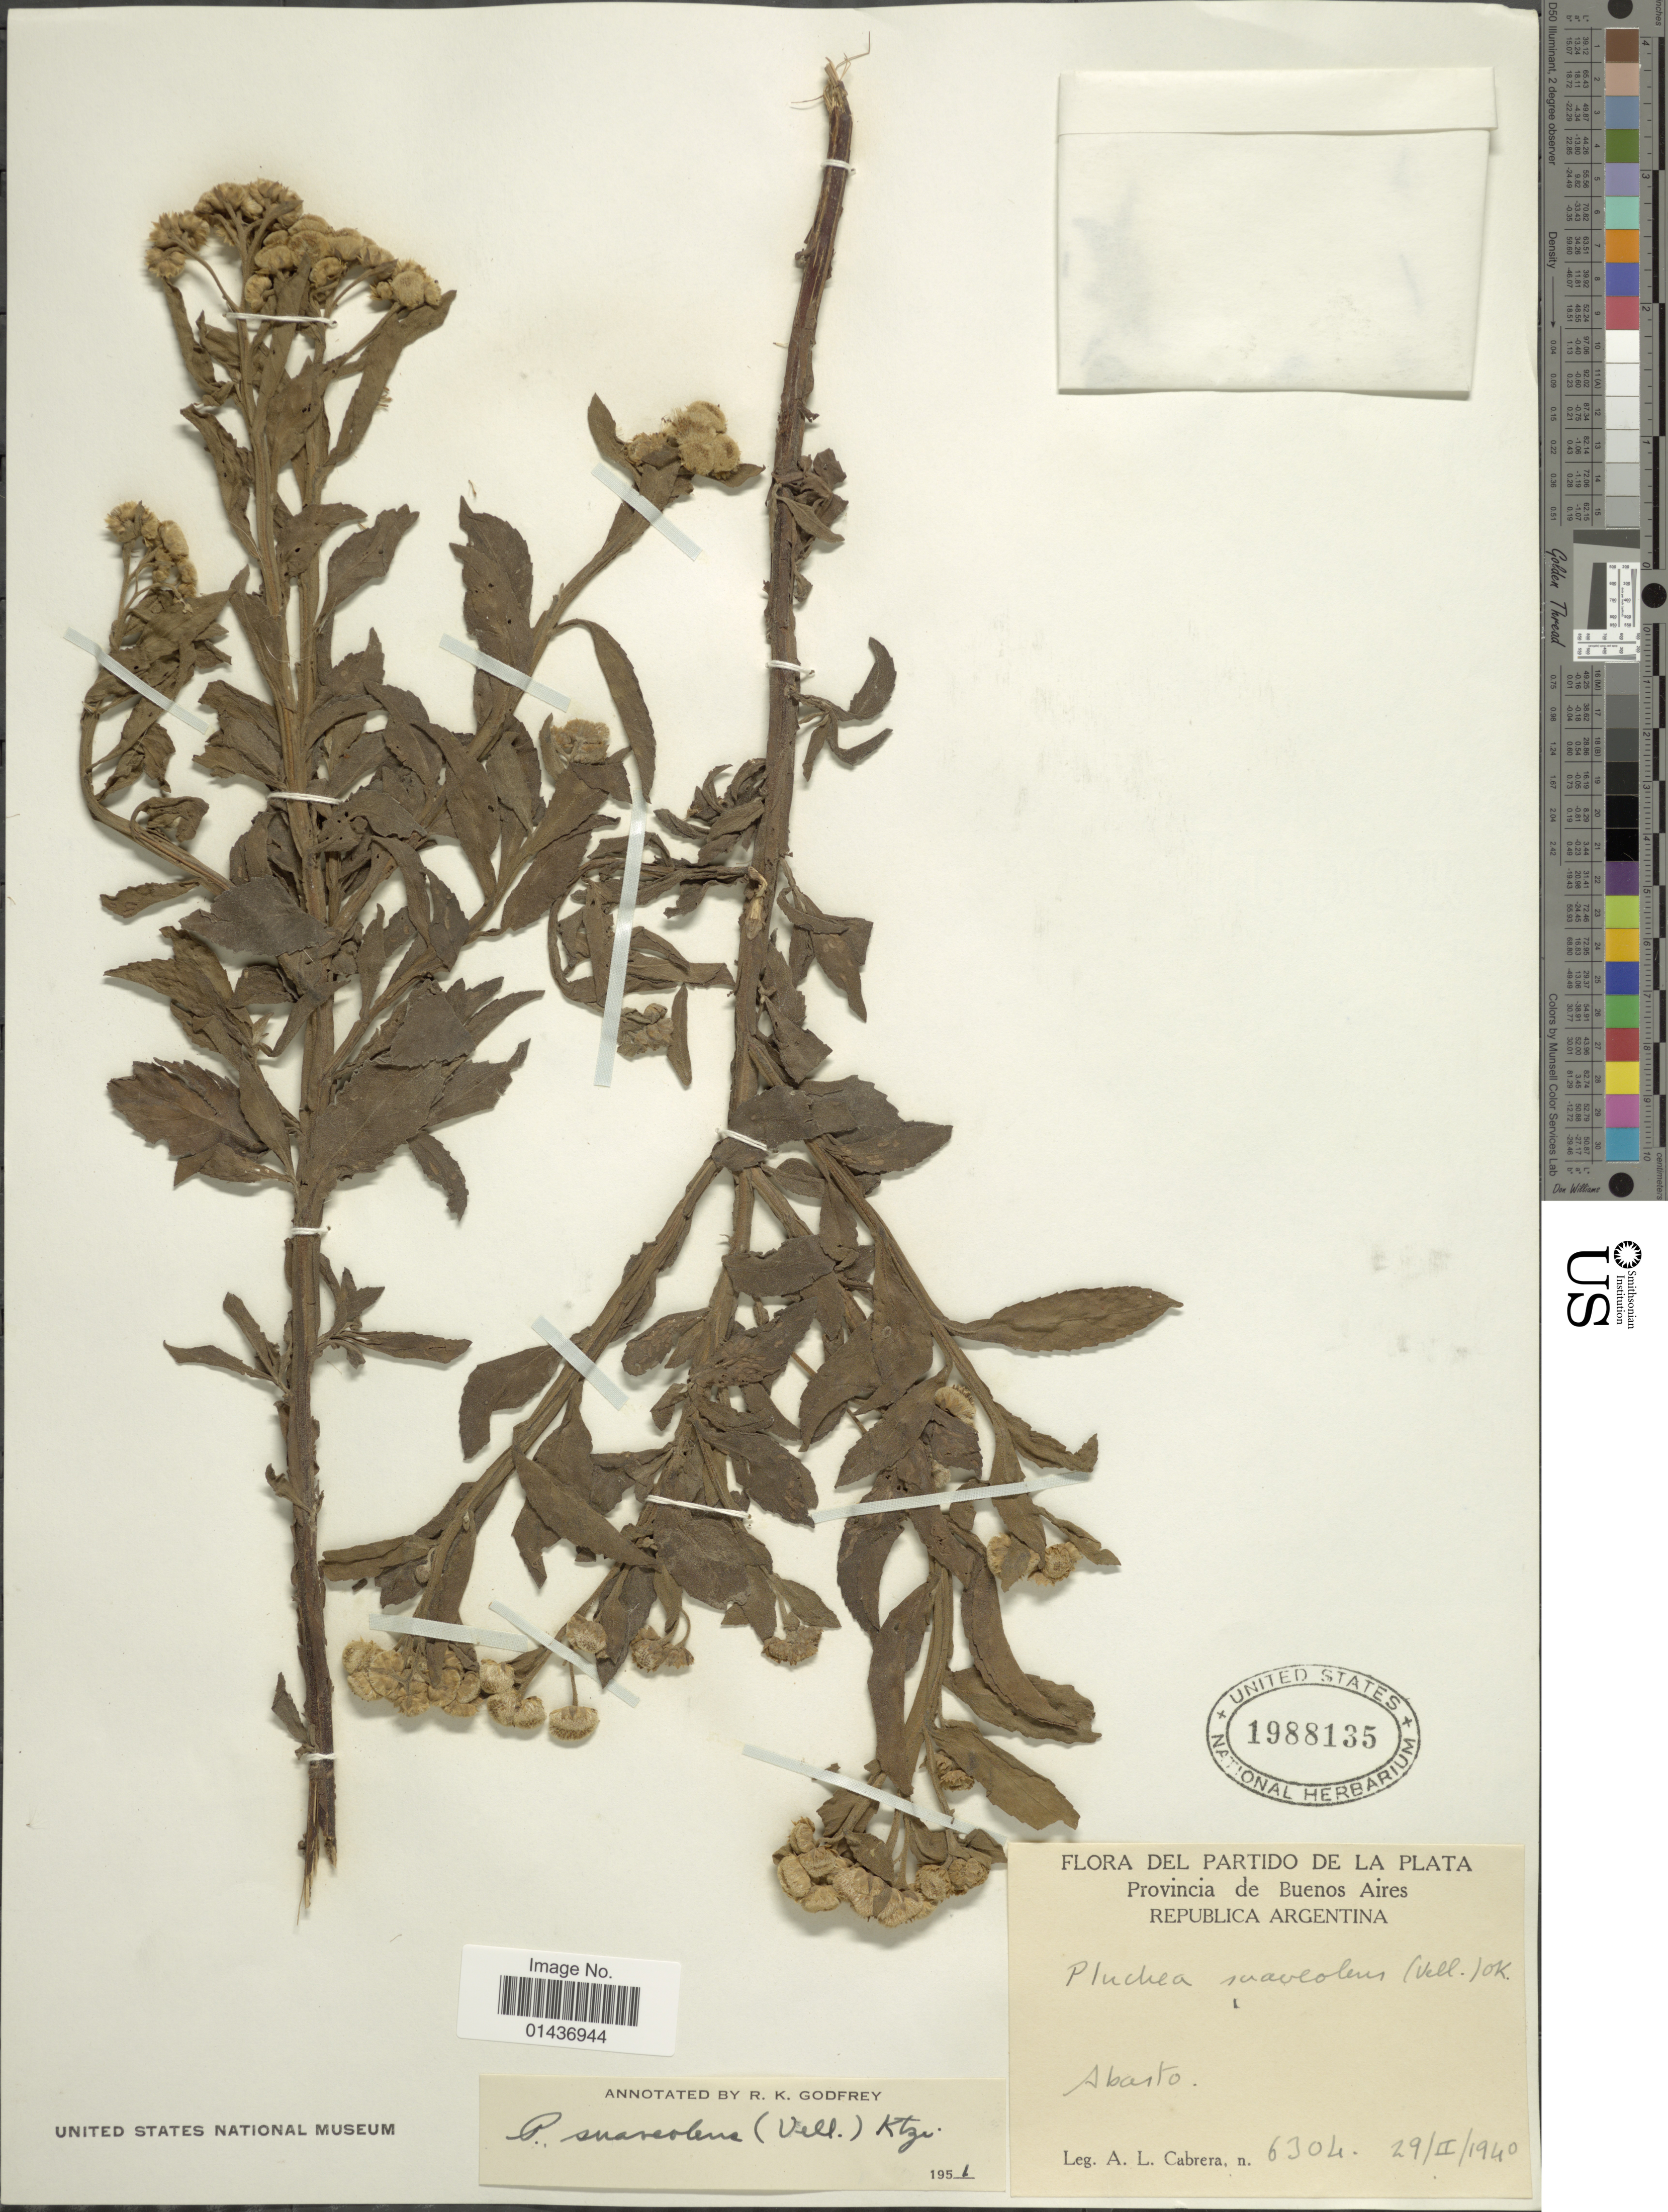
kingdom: Plantae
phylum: Tracheophyta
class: Magnoliopsida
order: Asterales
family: Asteraceae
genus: Pluchea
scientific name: Pluchea suaveolens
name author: (Vell.) Kuntze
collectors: A. L. Cabrera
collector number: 6304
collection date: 1940-02-29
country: Argentina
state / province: Buenos Aires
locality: Del Partido De La Plata, Republica Argentina, Abarto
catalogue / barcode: US 1988135